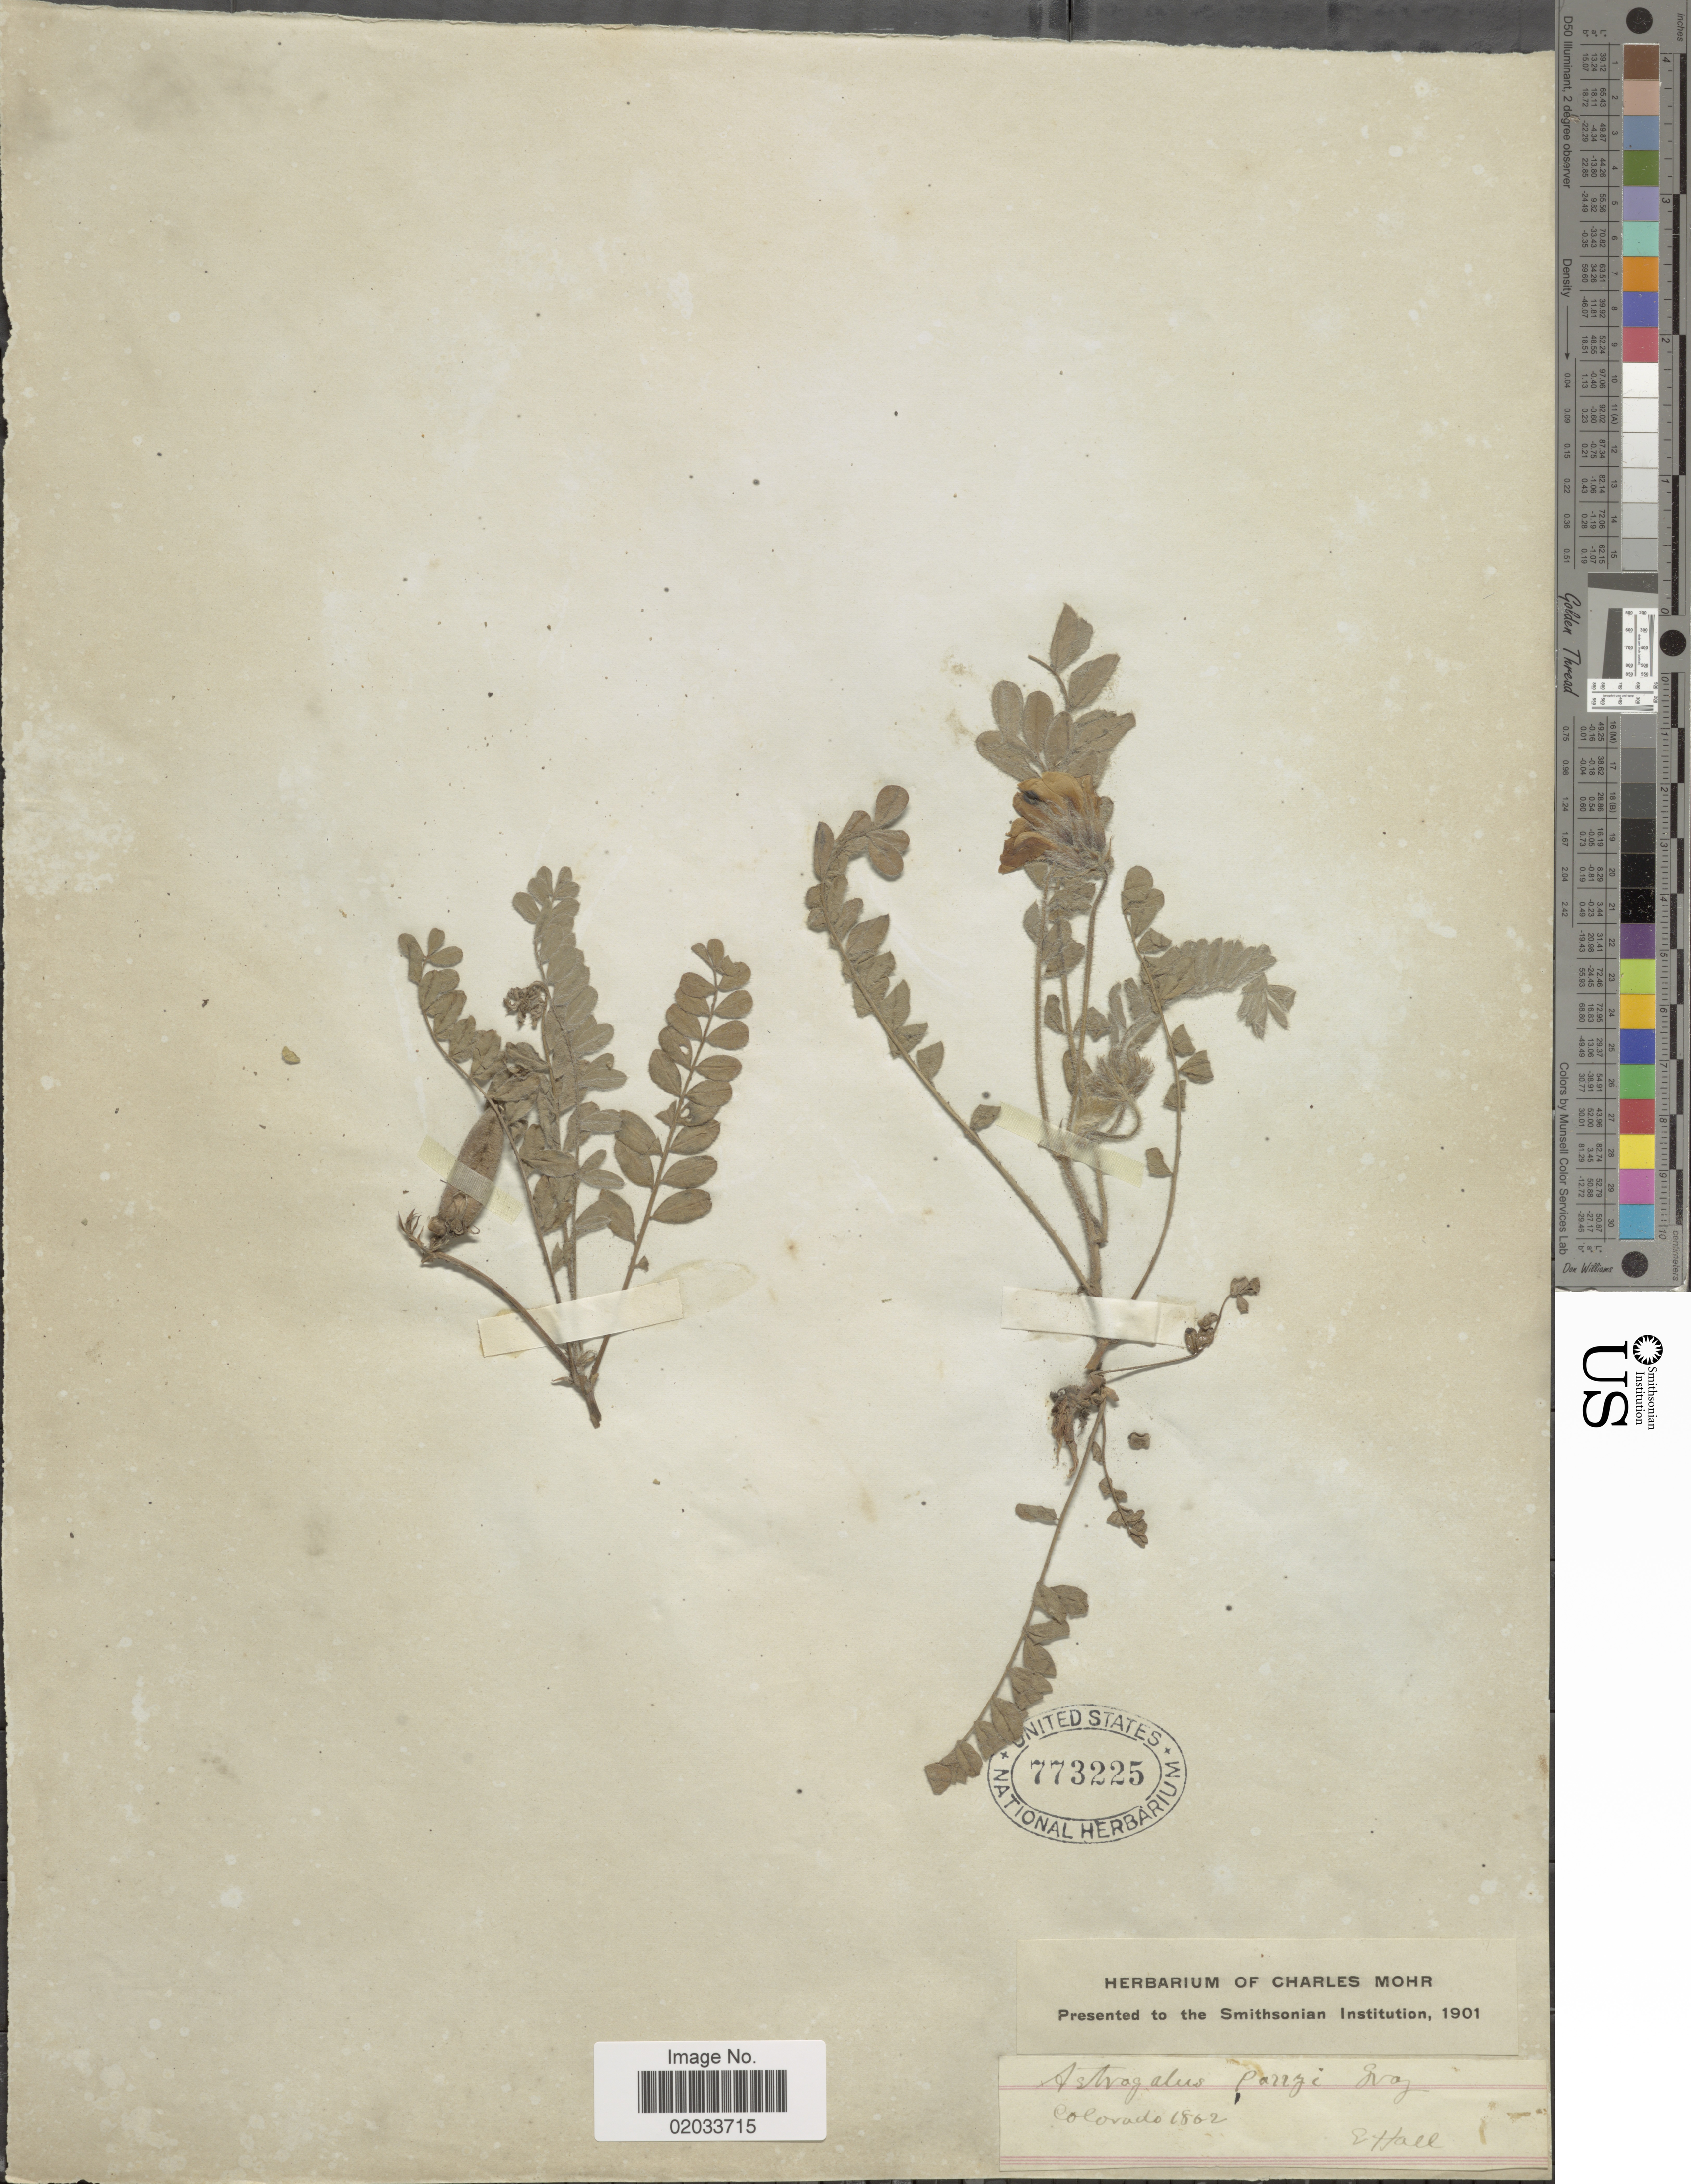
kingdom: Plantae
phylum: Tracheophyta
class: Magnoliopsida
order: Fabales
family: Fabaceae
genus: Astragalus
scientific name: Astragalus parryi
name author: A. Gray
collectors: E. Hall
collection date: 1862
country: United States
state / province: Colorado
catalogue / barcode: US 773225